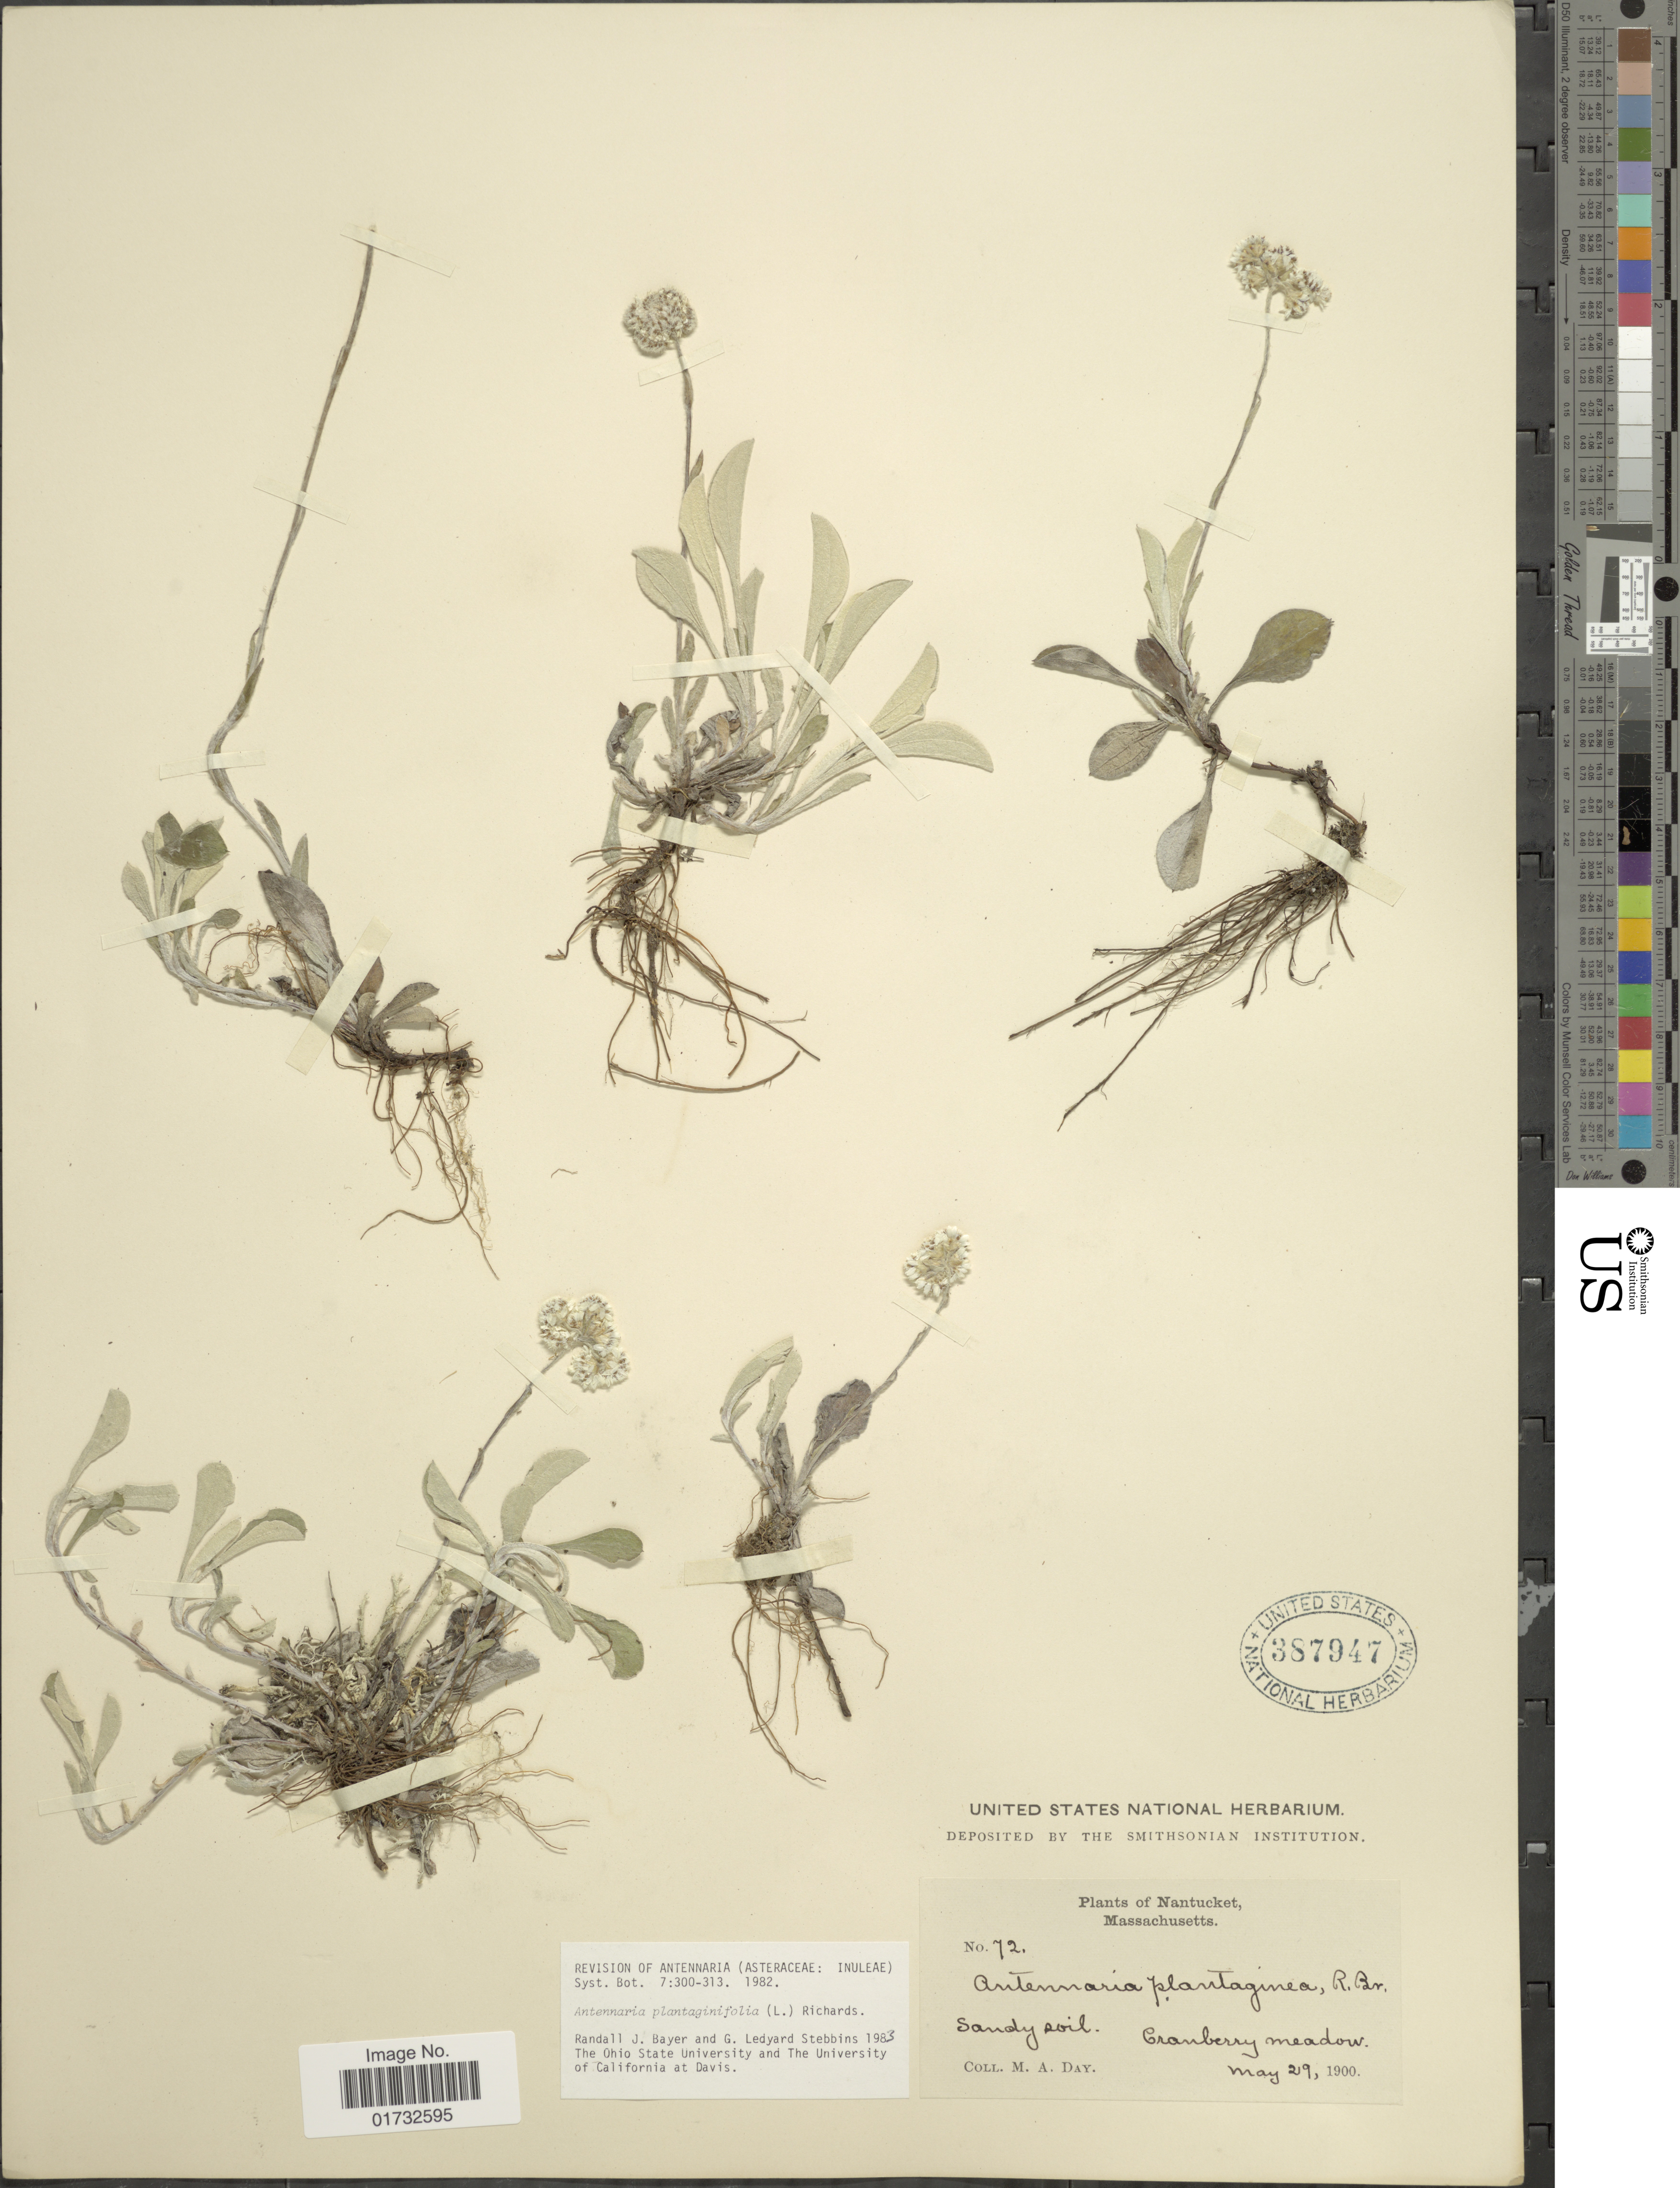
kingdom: Plantae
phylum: Tracheophyta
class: Magnoliopsida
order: Asterales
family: Asteraceae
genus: Antennaria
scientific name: Antennaria plantaginifolia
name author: (L.) Richardson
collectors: M. Day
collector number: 72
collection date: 1900-05-29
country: United States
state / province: Massachusetts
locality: Nantucket, Cranberry meadow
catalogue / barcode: US 387947